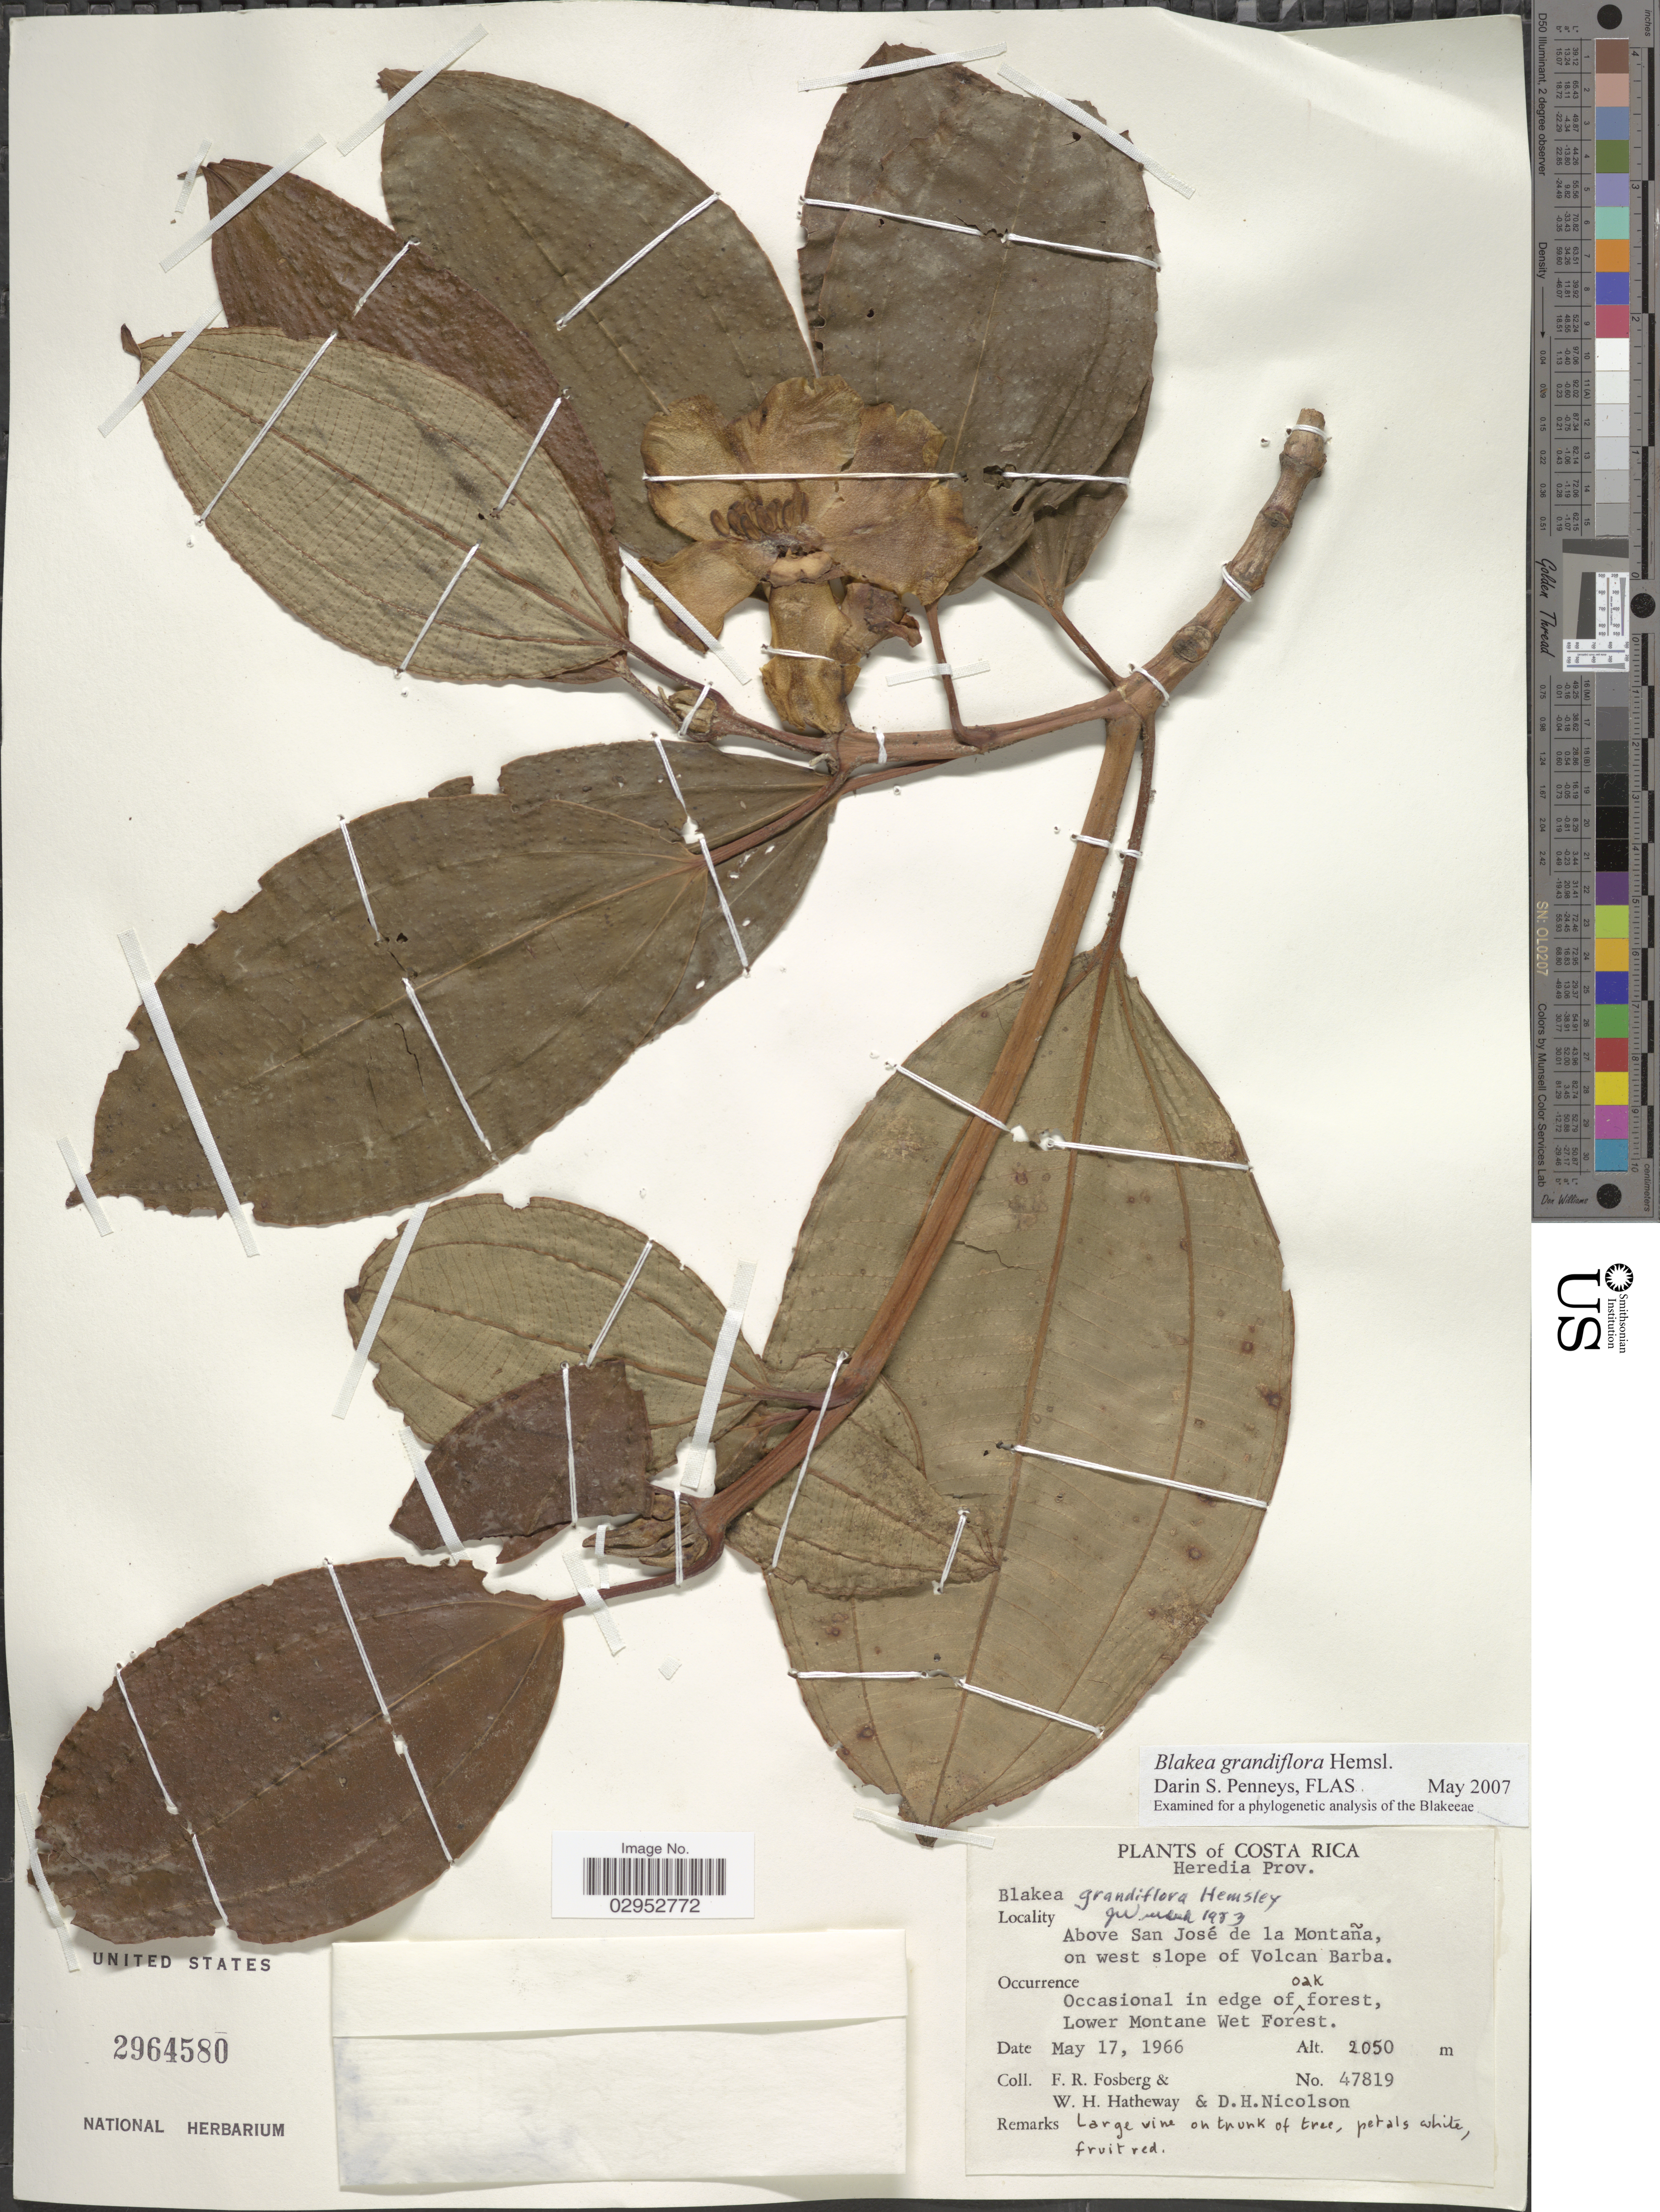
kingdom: Plantae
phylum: Tracheophyta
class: Magnoliopsida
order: Myrtales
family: Melastomataceae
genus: Blakea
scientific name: Blakea grandiflora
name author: Hemsl.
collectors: F. R. Fosberg, W. H. Hatheway & D. H. Nicolson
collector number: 47819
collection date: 1966-05-17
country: Costa Rica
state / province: Heredia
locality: Heredia Prov. Above San José de la Montaña, on west slope of Volcan Barba.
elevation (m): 2050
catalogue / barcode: US 2964580